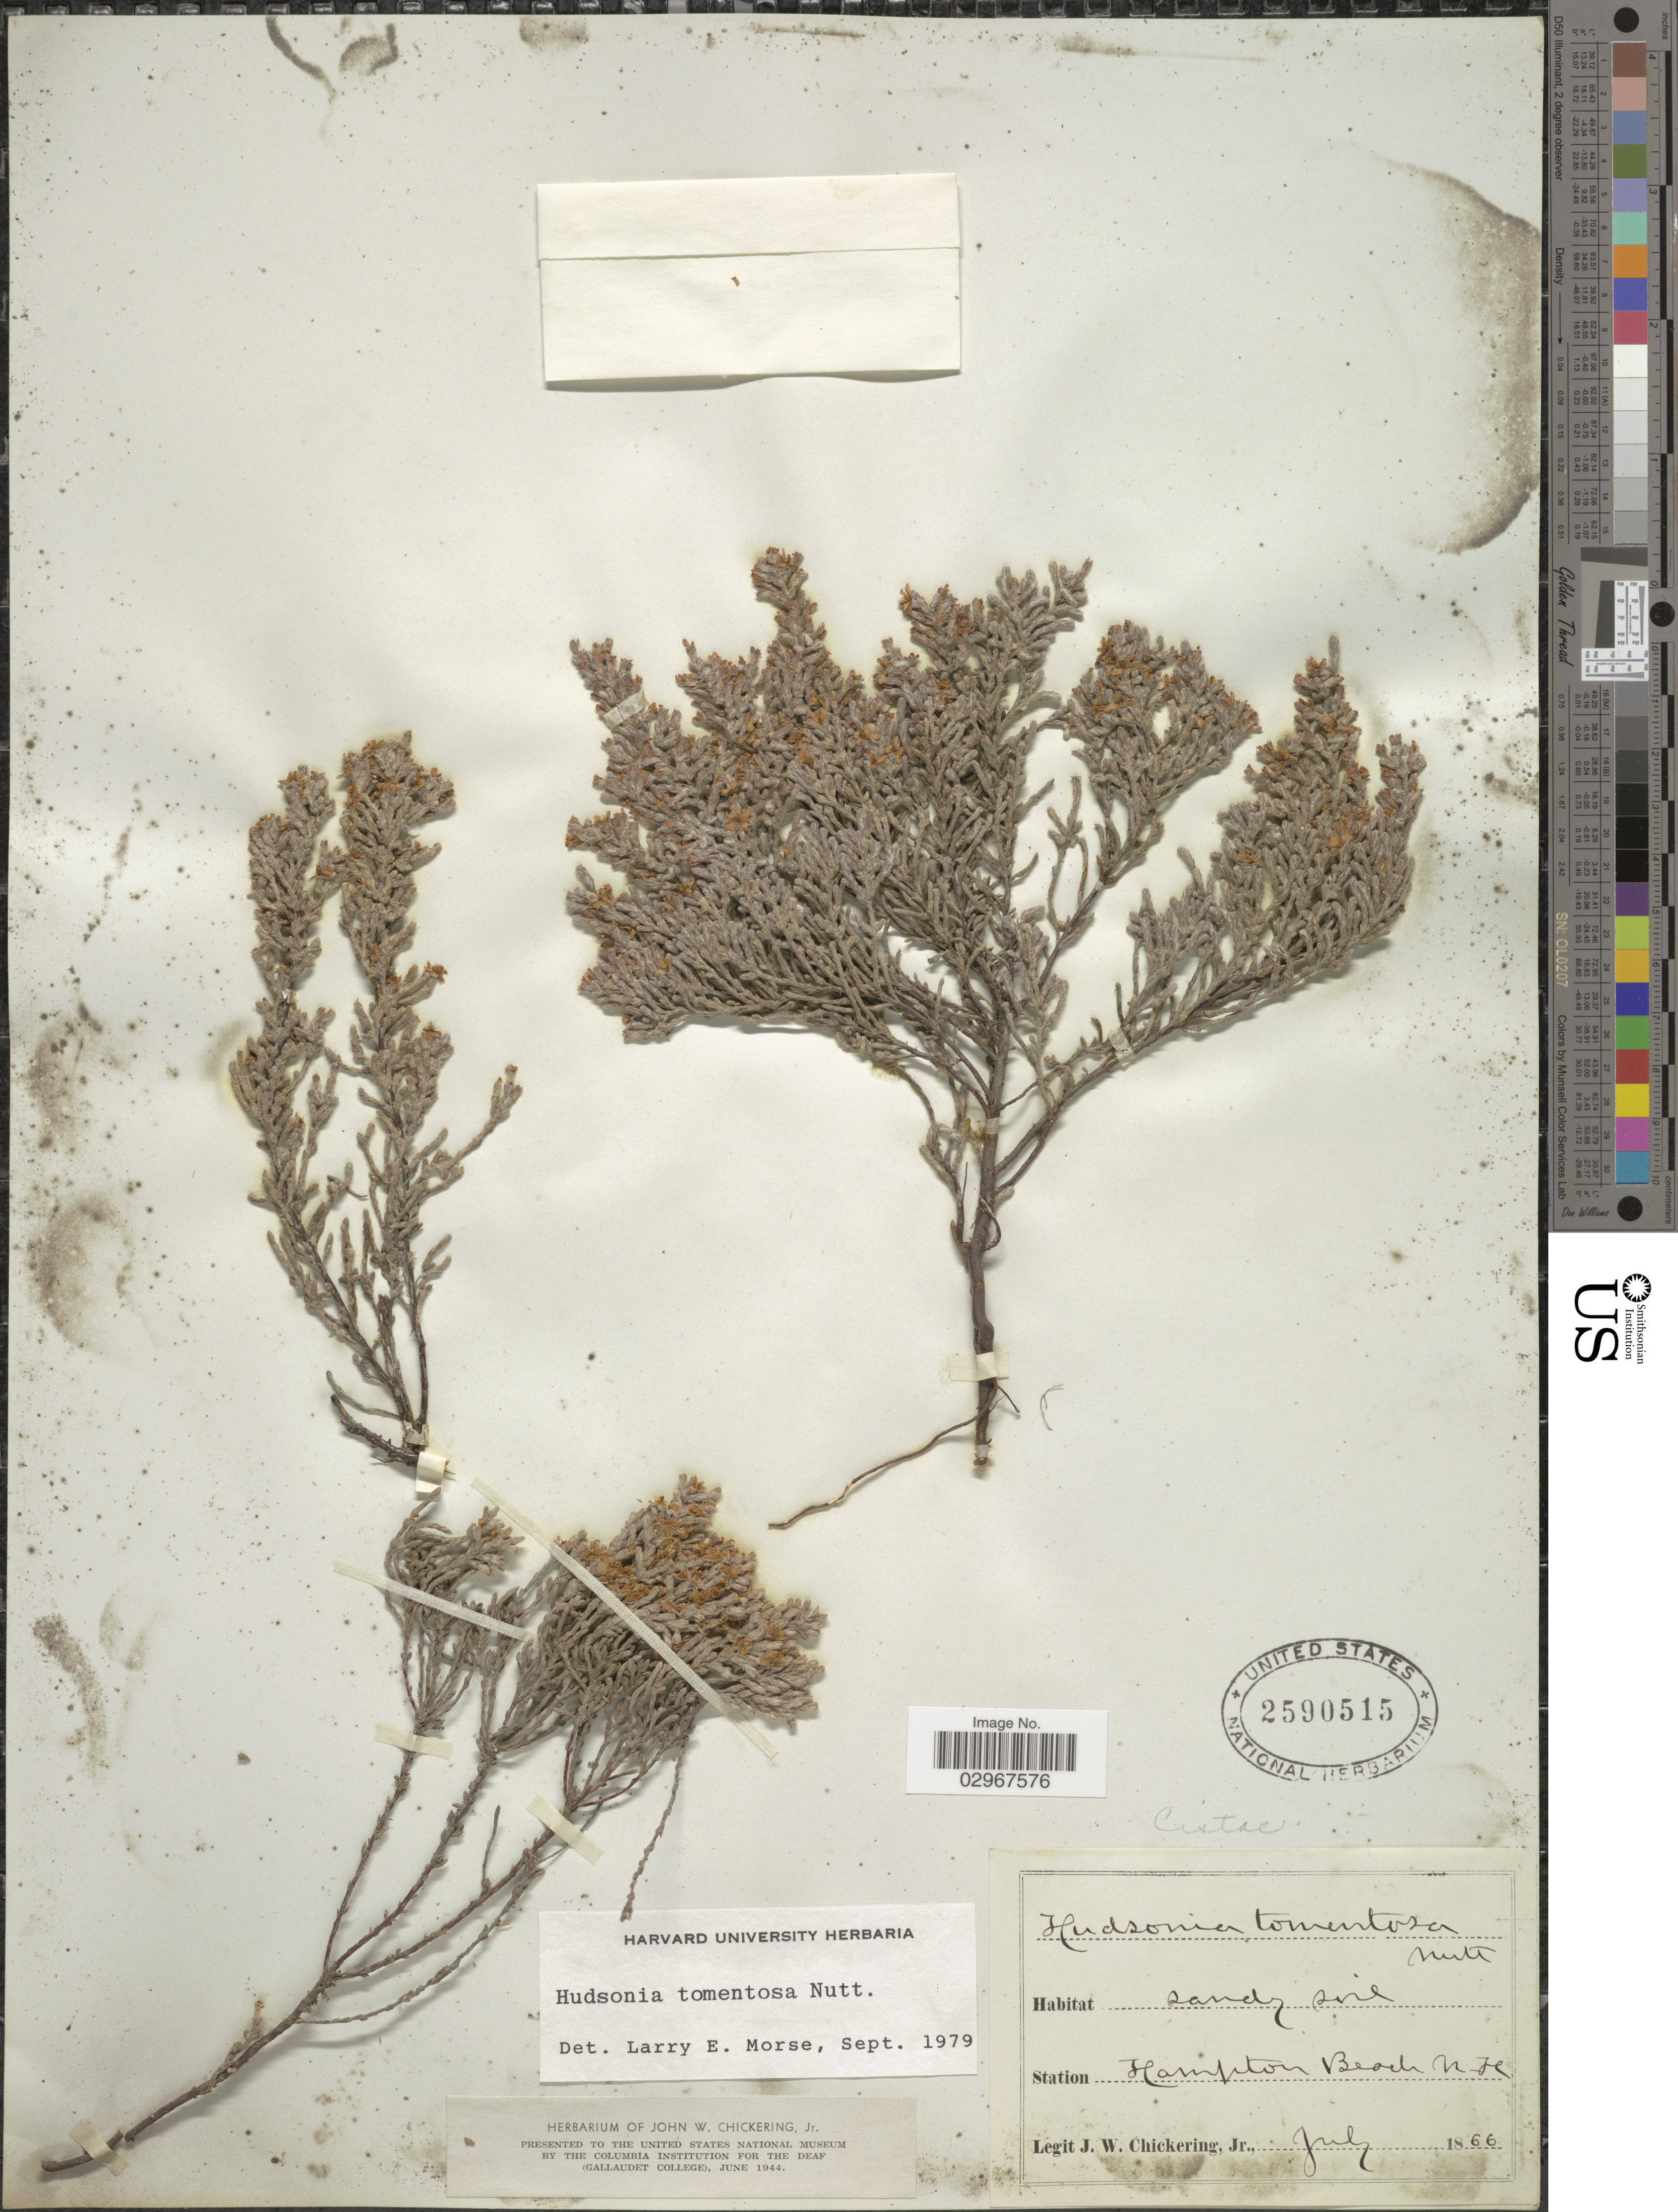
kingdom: Plantae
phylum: Tracheophyta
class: Magnoliopsida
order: Malvales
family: Cistaceae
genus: Hudsonia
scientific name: Hudsonia tomentosa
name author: Nutt.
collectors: J. W. Chickering Jr.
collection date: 1866-07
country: United States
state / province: New Hampshire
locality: Station Hampton Beach N.H.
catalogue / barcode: US 2590515